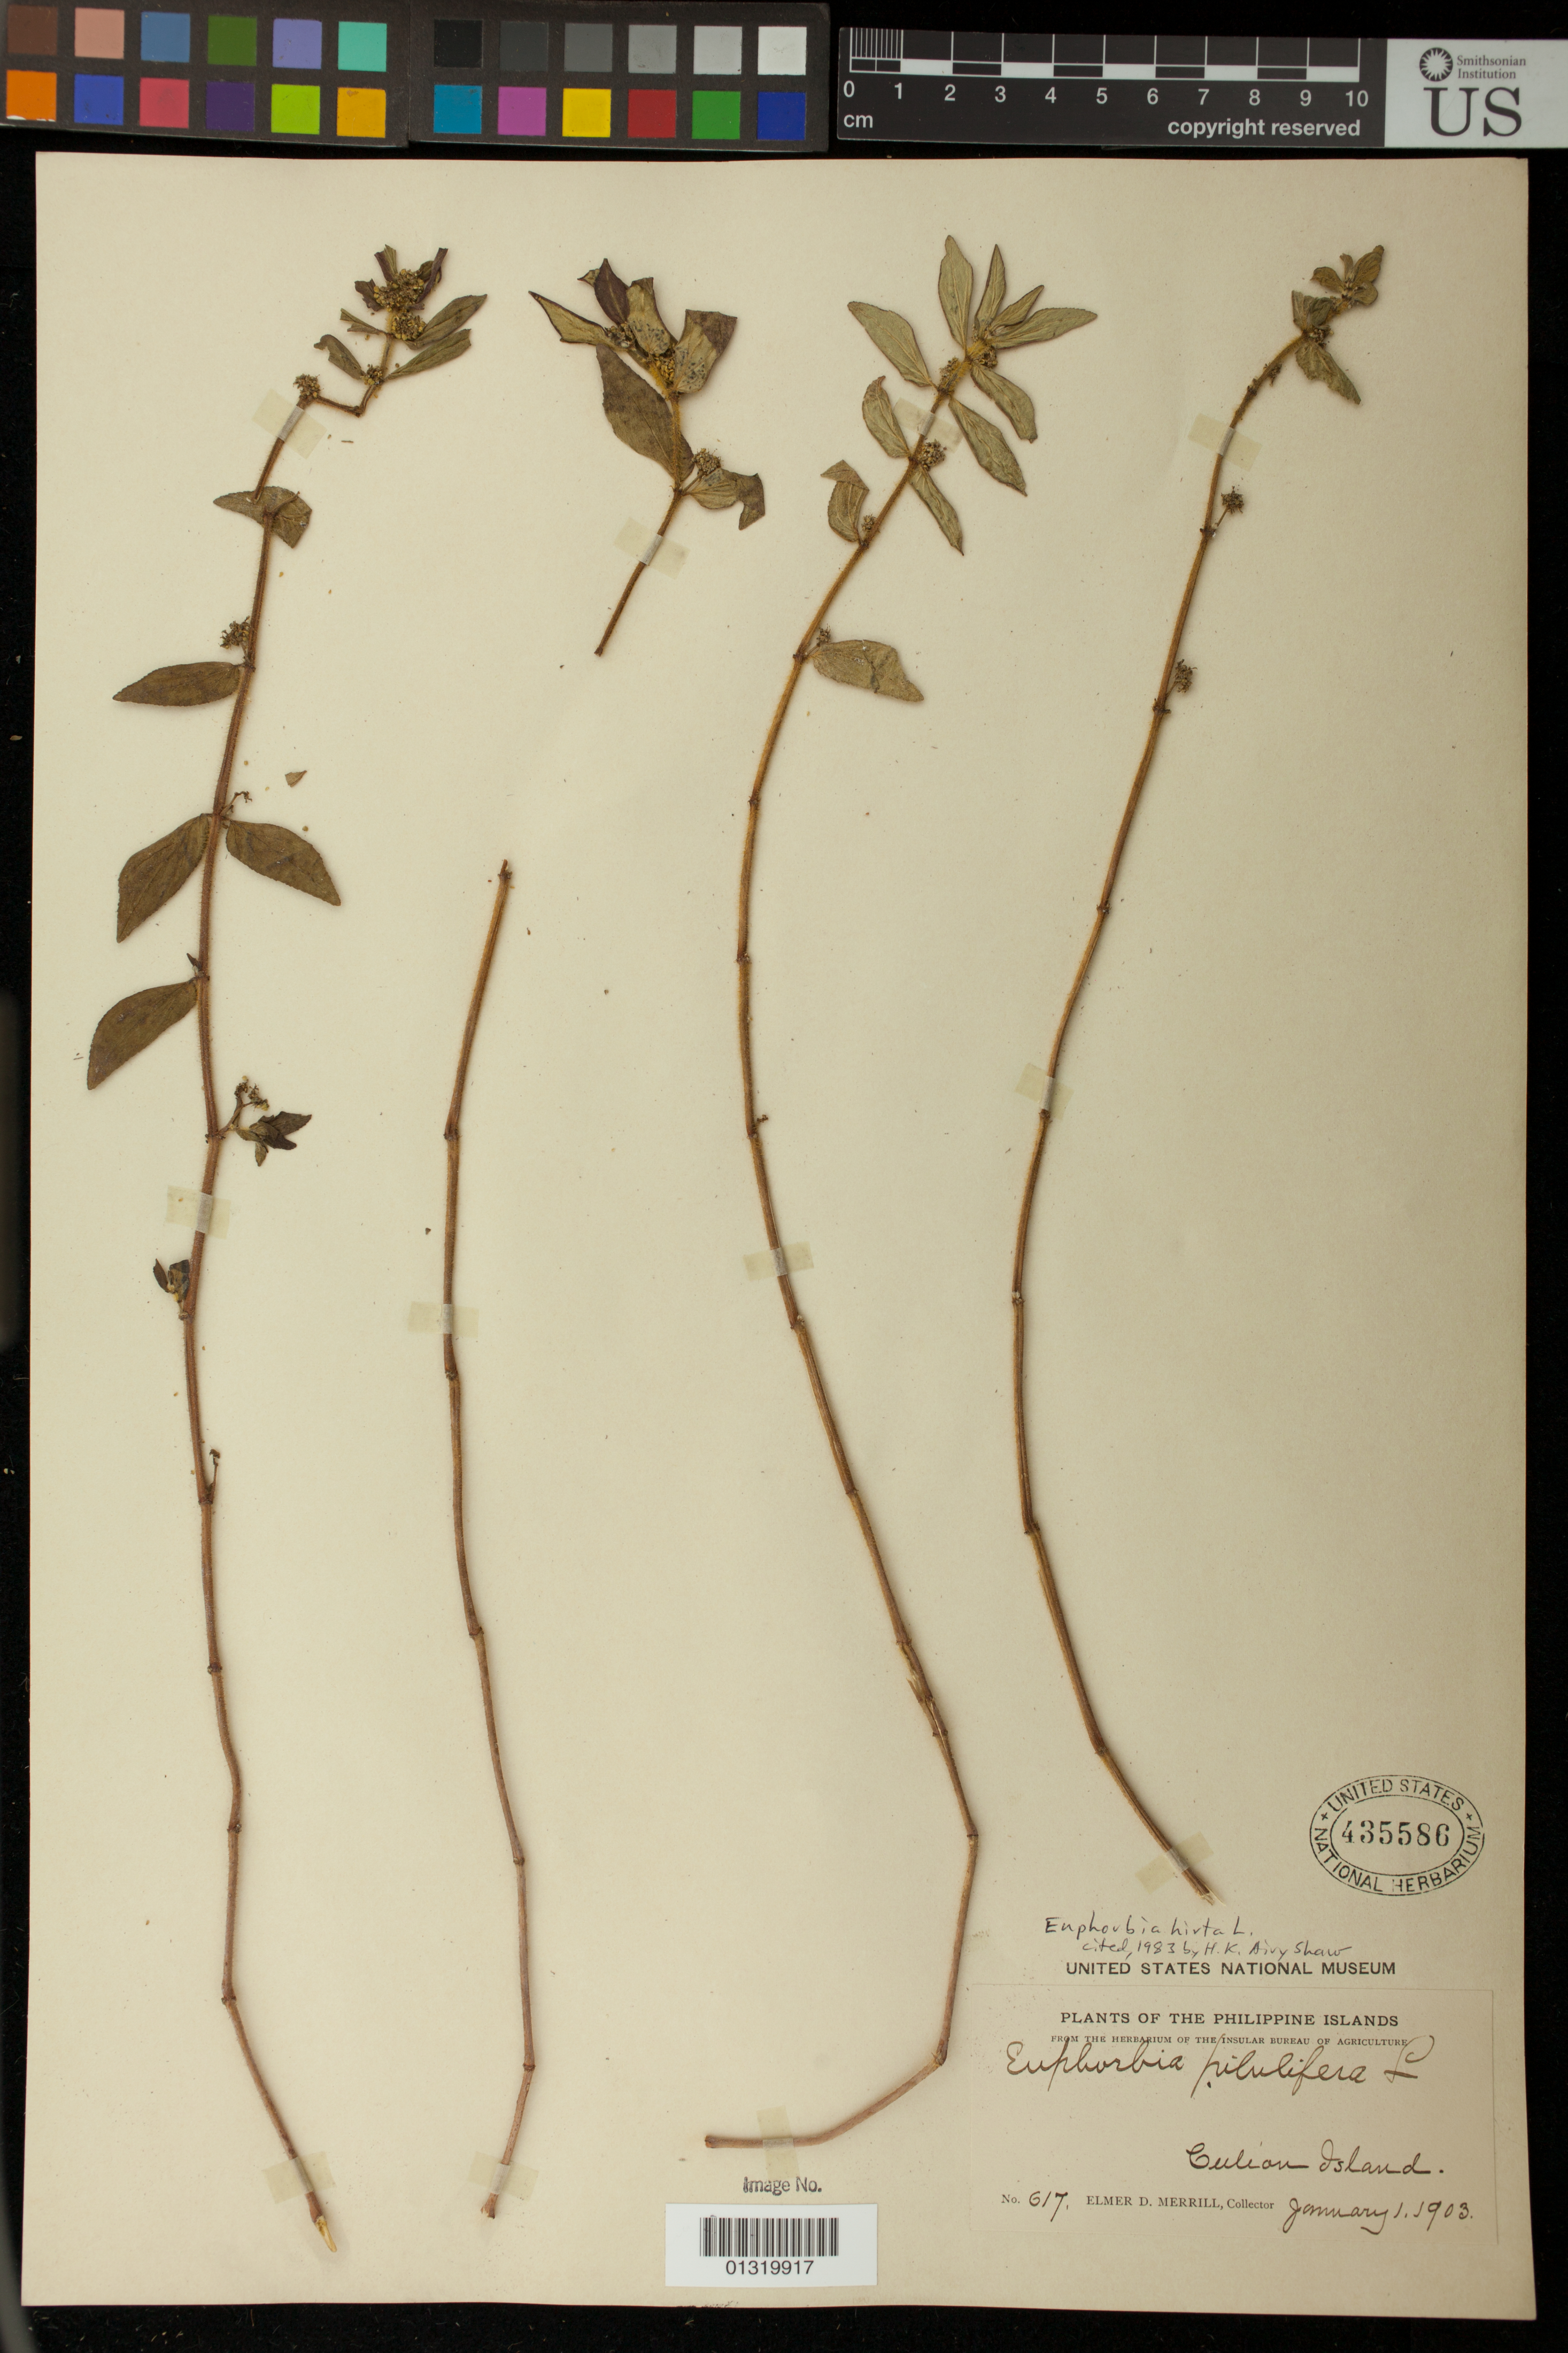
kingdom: Plantae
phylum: Tracheophyta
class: Magnoliopsida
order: Malpighiales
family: Euphorbiaceae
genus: Euphorbia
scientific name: Euphorbia hirta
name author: L.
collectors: E. D. Merrill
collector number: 617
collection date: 1903-01-01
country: Philippines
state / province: Mimaropa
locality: Culion Island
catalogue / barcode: US 435586